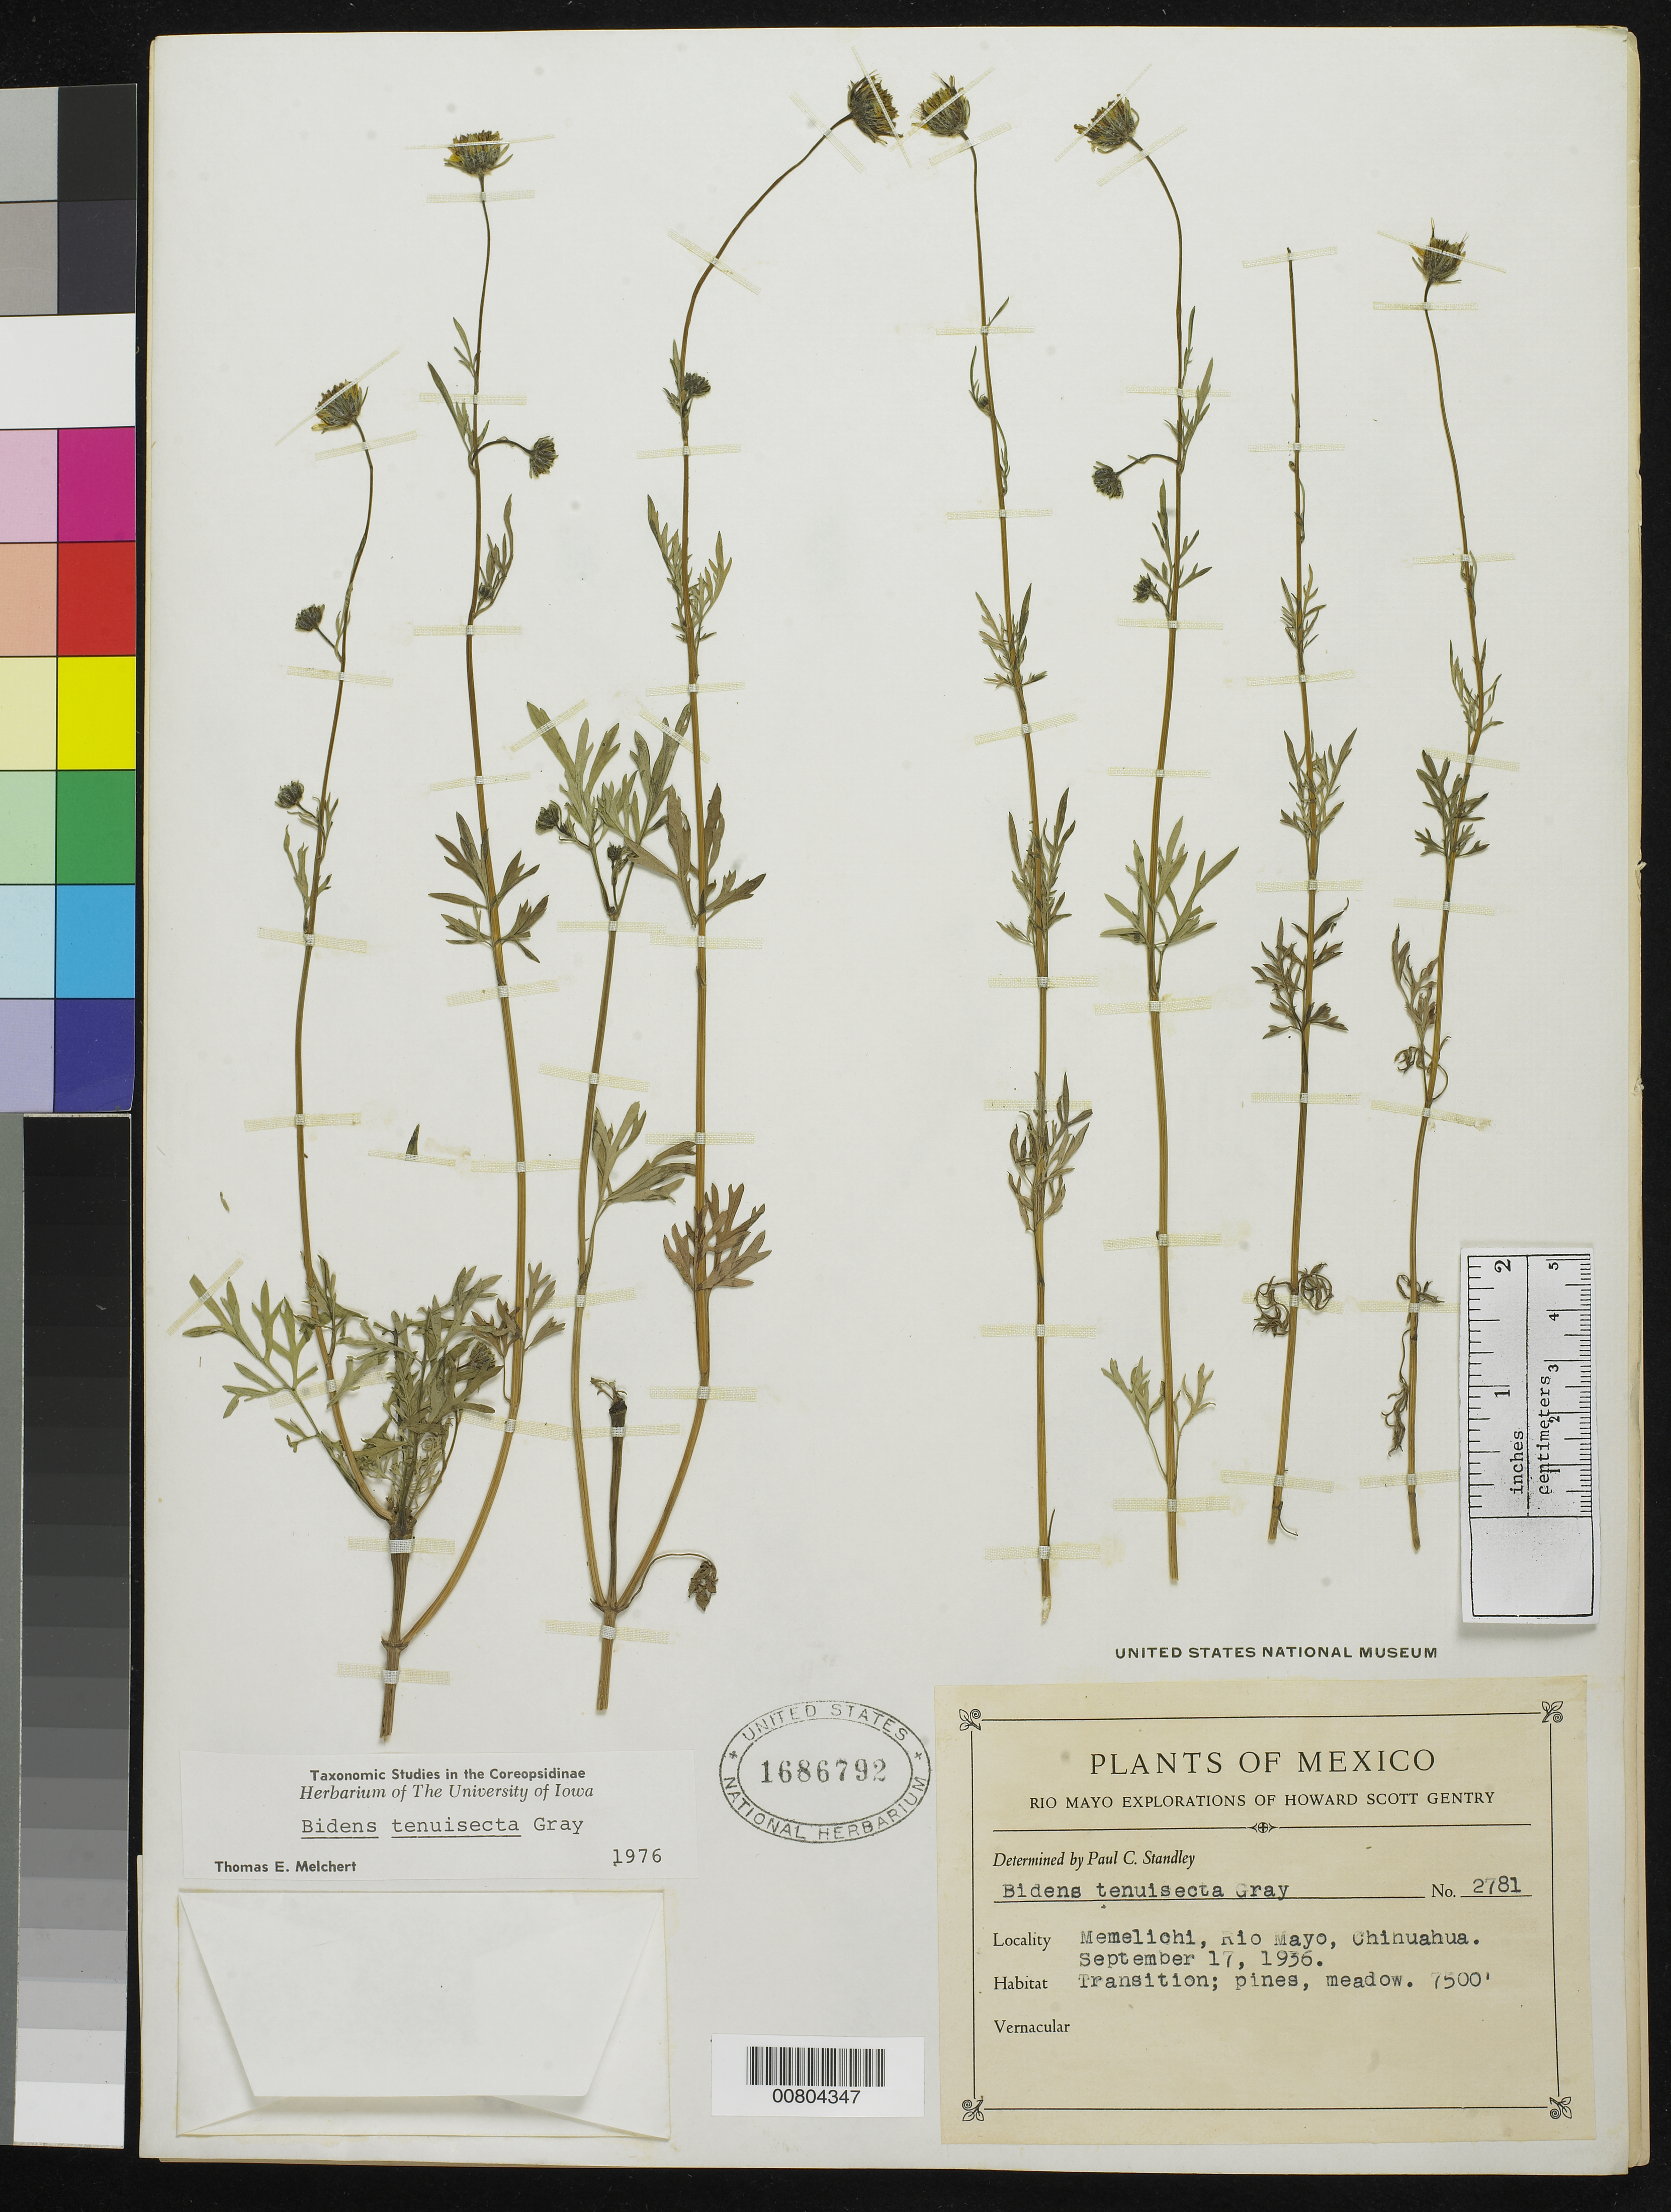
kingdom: Plantae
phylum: Tracheophyta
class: Magnoliopsida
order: Asterales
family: Asteraceae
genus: Bidens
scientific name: Bidens tenuisecta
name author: A. Gray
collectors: H. S. Gentry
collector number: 2781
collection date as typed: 17 Sep 1936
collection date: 1936-09-17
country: Mexico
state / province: Chihuahua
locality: Memelichi, Rio Mayo, Chihuahua.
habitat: Transition; Pines, meadow.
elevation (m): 2286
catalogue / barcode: US 1686792